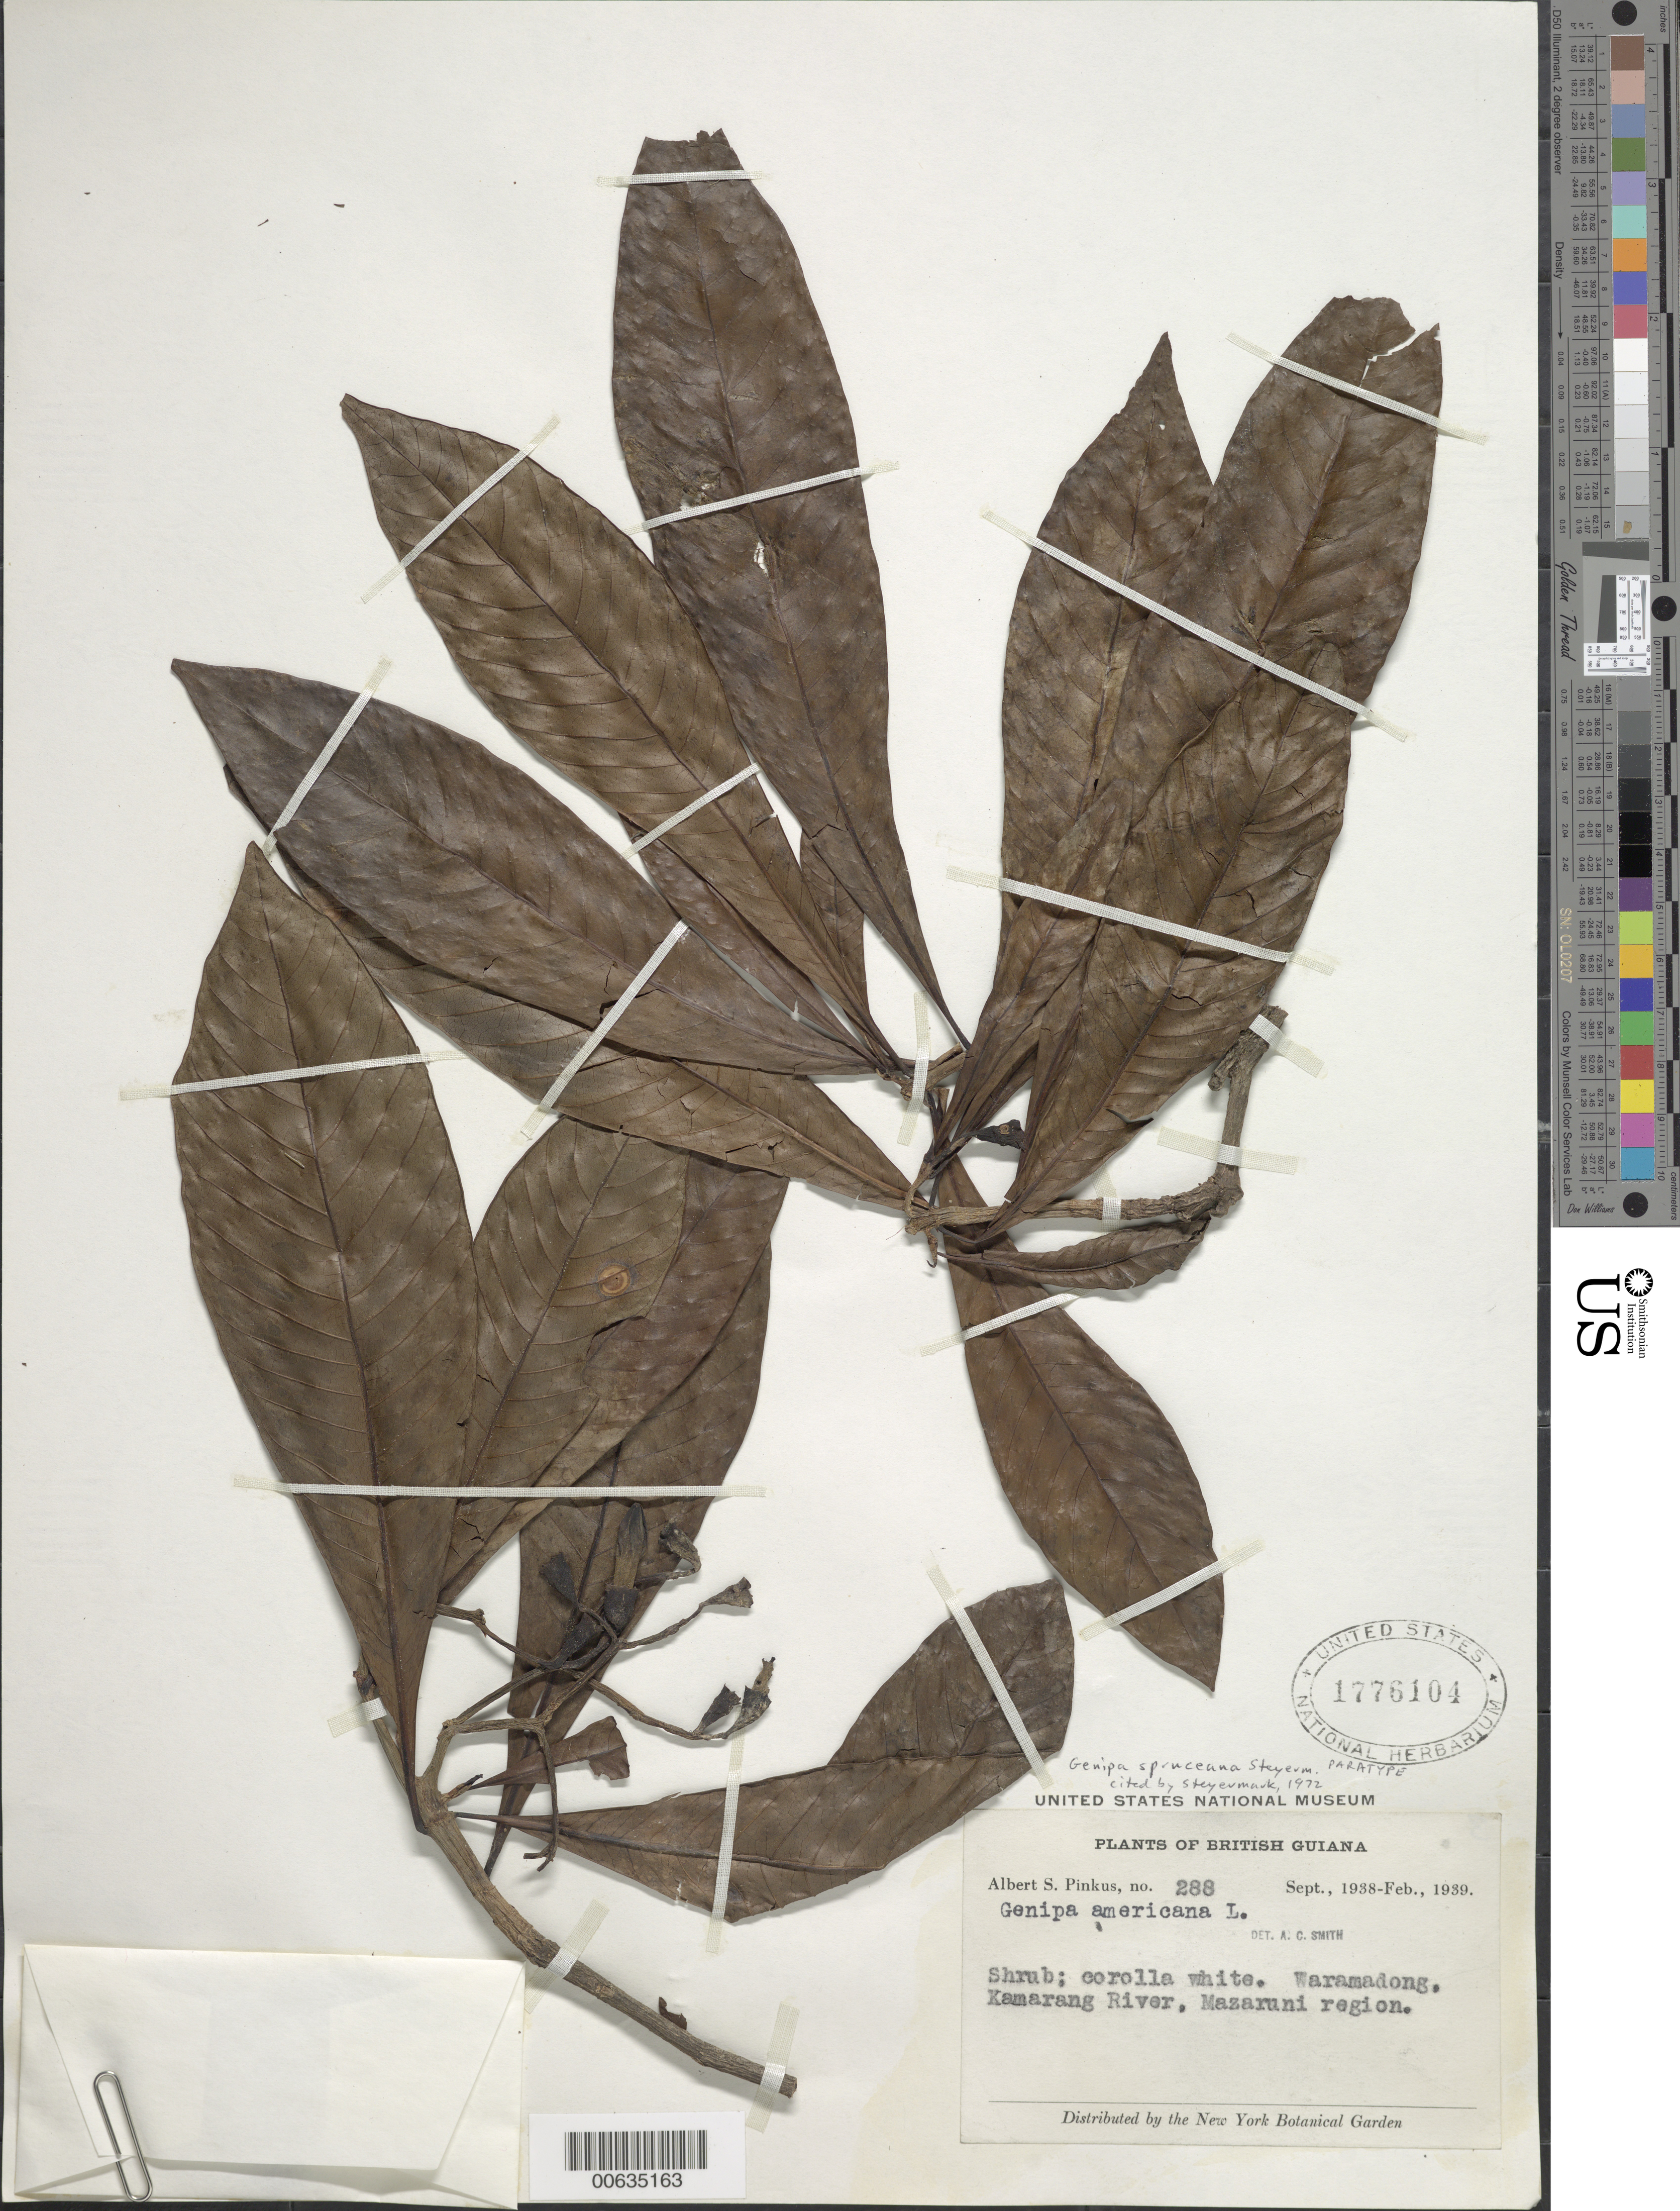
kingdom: Plantae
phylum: Tracheophyta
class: Magnoliopsida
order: Gentianales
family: Rubiaceae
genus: Genipa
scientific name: Genipa spruceana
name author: Steyerm.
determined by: Steyermark, Julian A., (VEN)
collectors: A. Pinkus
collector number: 288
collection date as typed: Sep-38 to Feb-39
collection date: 1938-09/1939-02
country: Guyana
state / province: Cuyuni-Mazaruni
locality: Waramadong, Kamarang R., upper Mazaruni District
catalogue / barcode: US 1776104